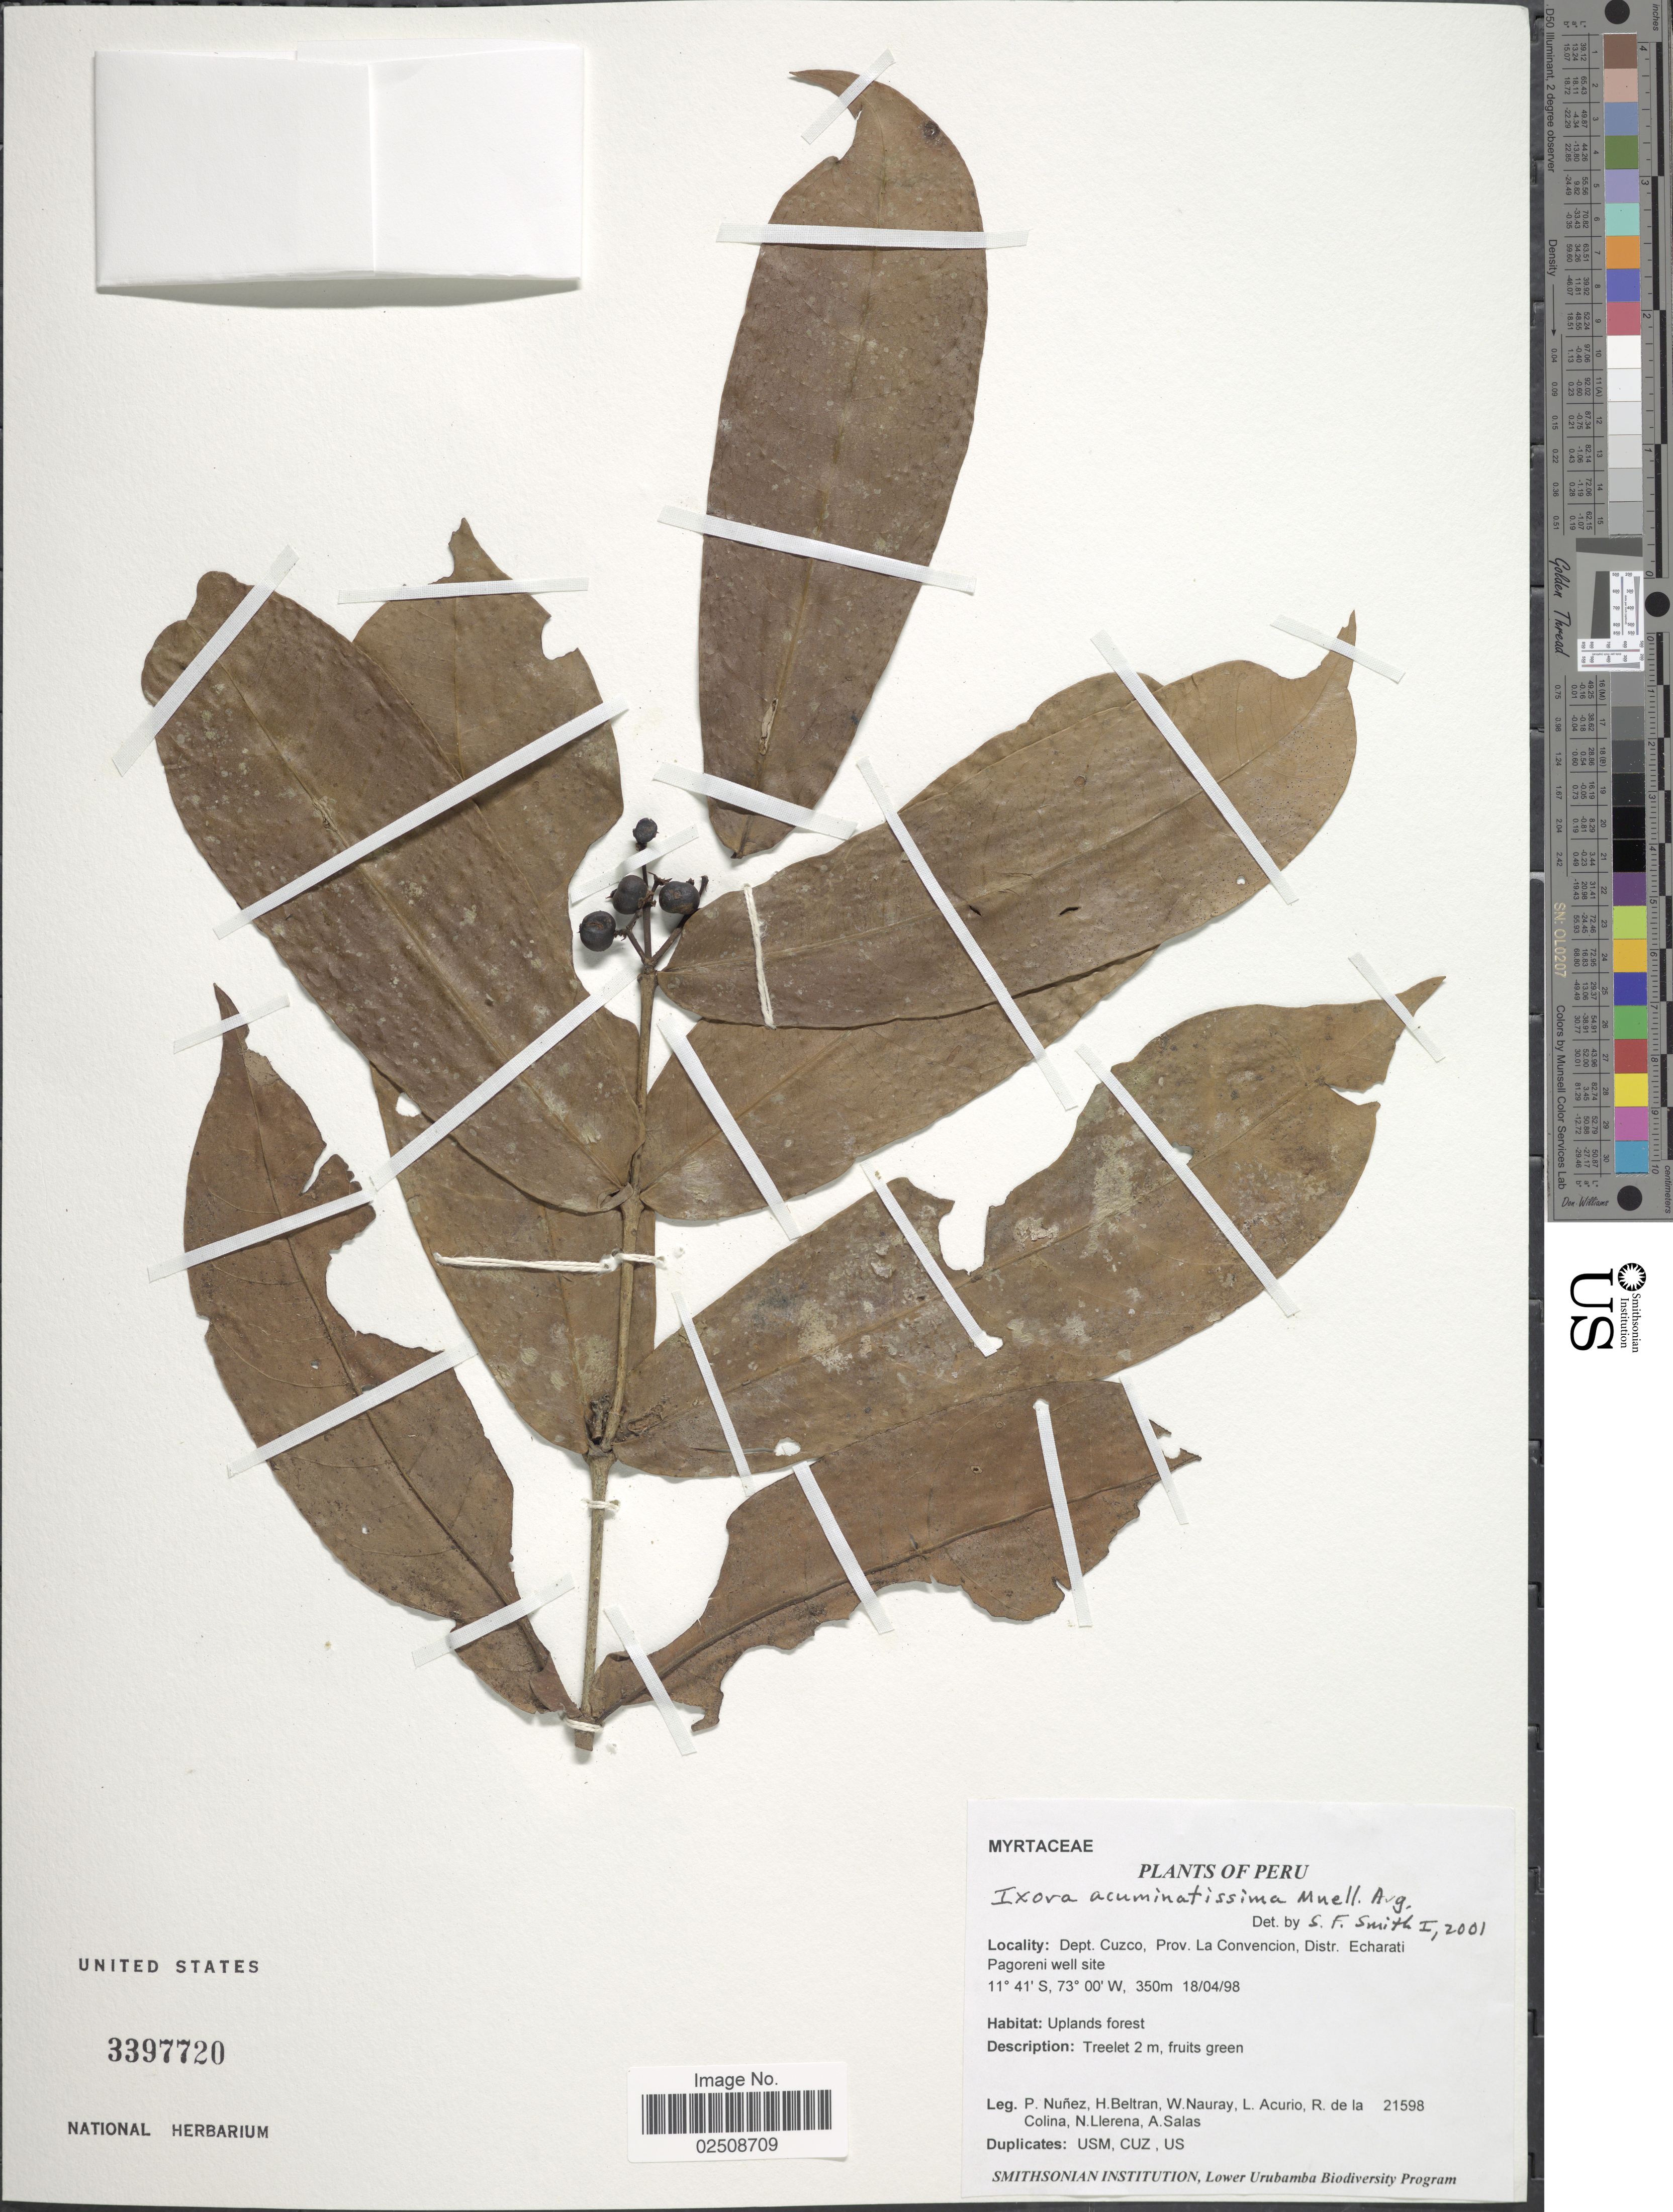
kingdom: Plantae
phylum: Tracheophyta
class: Magnoliopsida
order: Gentianales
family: Rubiaceae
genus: Ixora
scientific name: Ixora acuminatissima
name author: Müll. Arg.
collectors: P. Nuñez V., H. Beltran, W. Nauray, L. Acurio & et al.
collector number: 21598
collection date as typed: Transcribed d/m/y: 18/4/98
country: Peru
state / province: Cusco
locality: Dept. Cuzco, Prov. La Convencion, Distr. Echarati Pagoreni well site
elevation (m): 350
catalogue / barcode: US 3397720